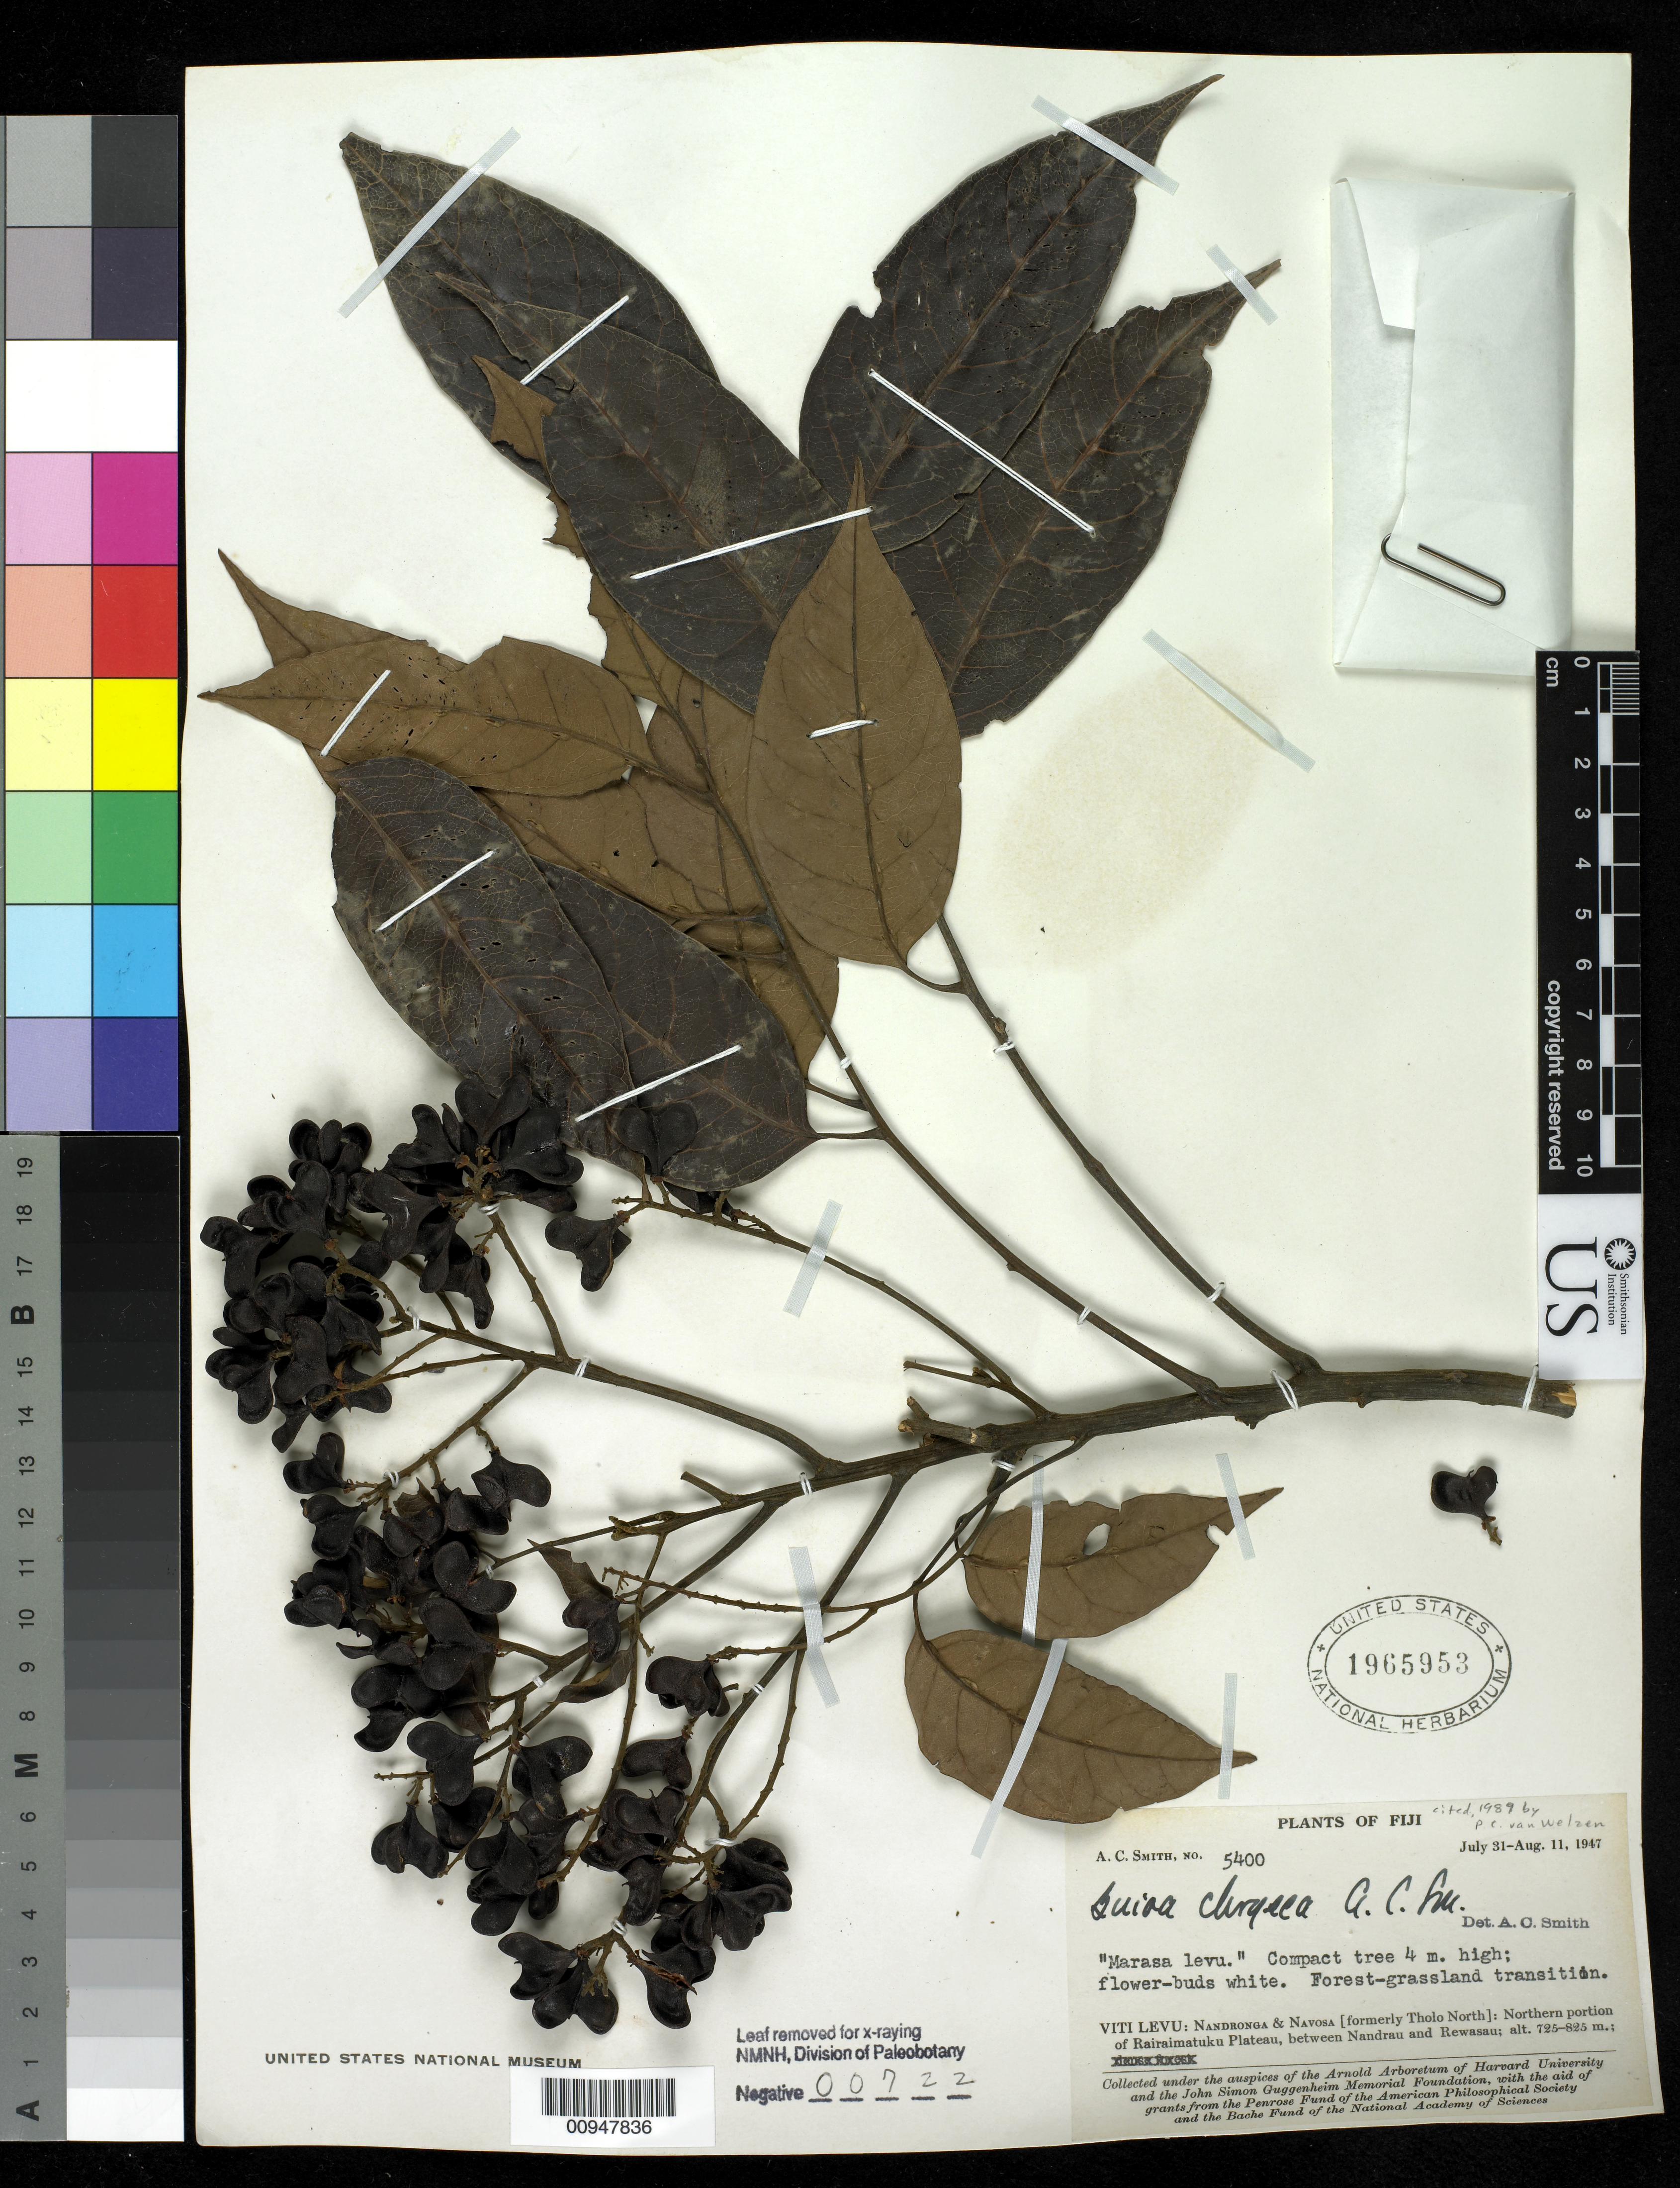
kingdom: Plantae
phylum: Tracheophyta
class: Magnoliopsida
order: Sapindales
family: Sapindaceae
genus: Guioa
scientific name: Guioa chrysea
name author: A.C. Sm.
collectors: C. A. Smith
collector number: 5400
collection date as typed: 31 Jul 1947 to 11 Aug 1947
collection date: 1947-07-31/1947-08-11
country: Fiji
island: Viti Levu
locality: Nandronga & Navosa (formerly Tholo N.): N. portion of Rairaimatuku Plateau,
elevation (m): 221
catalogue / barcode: US 1965953